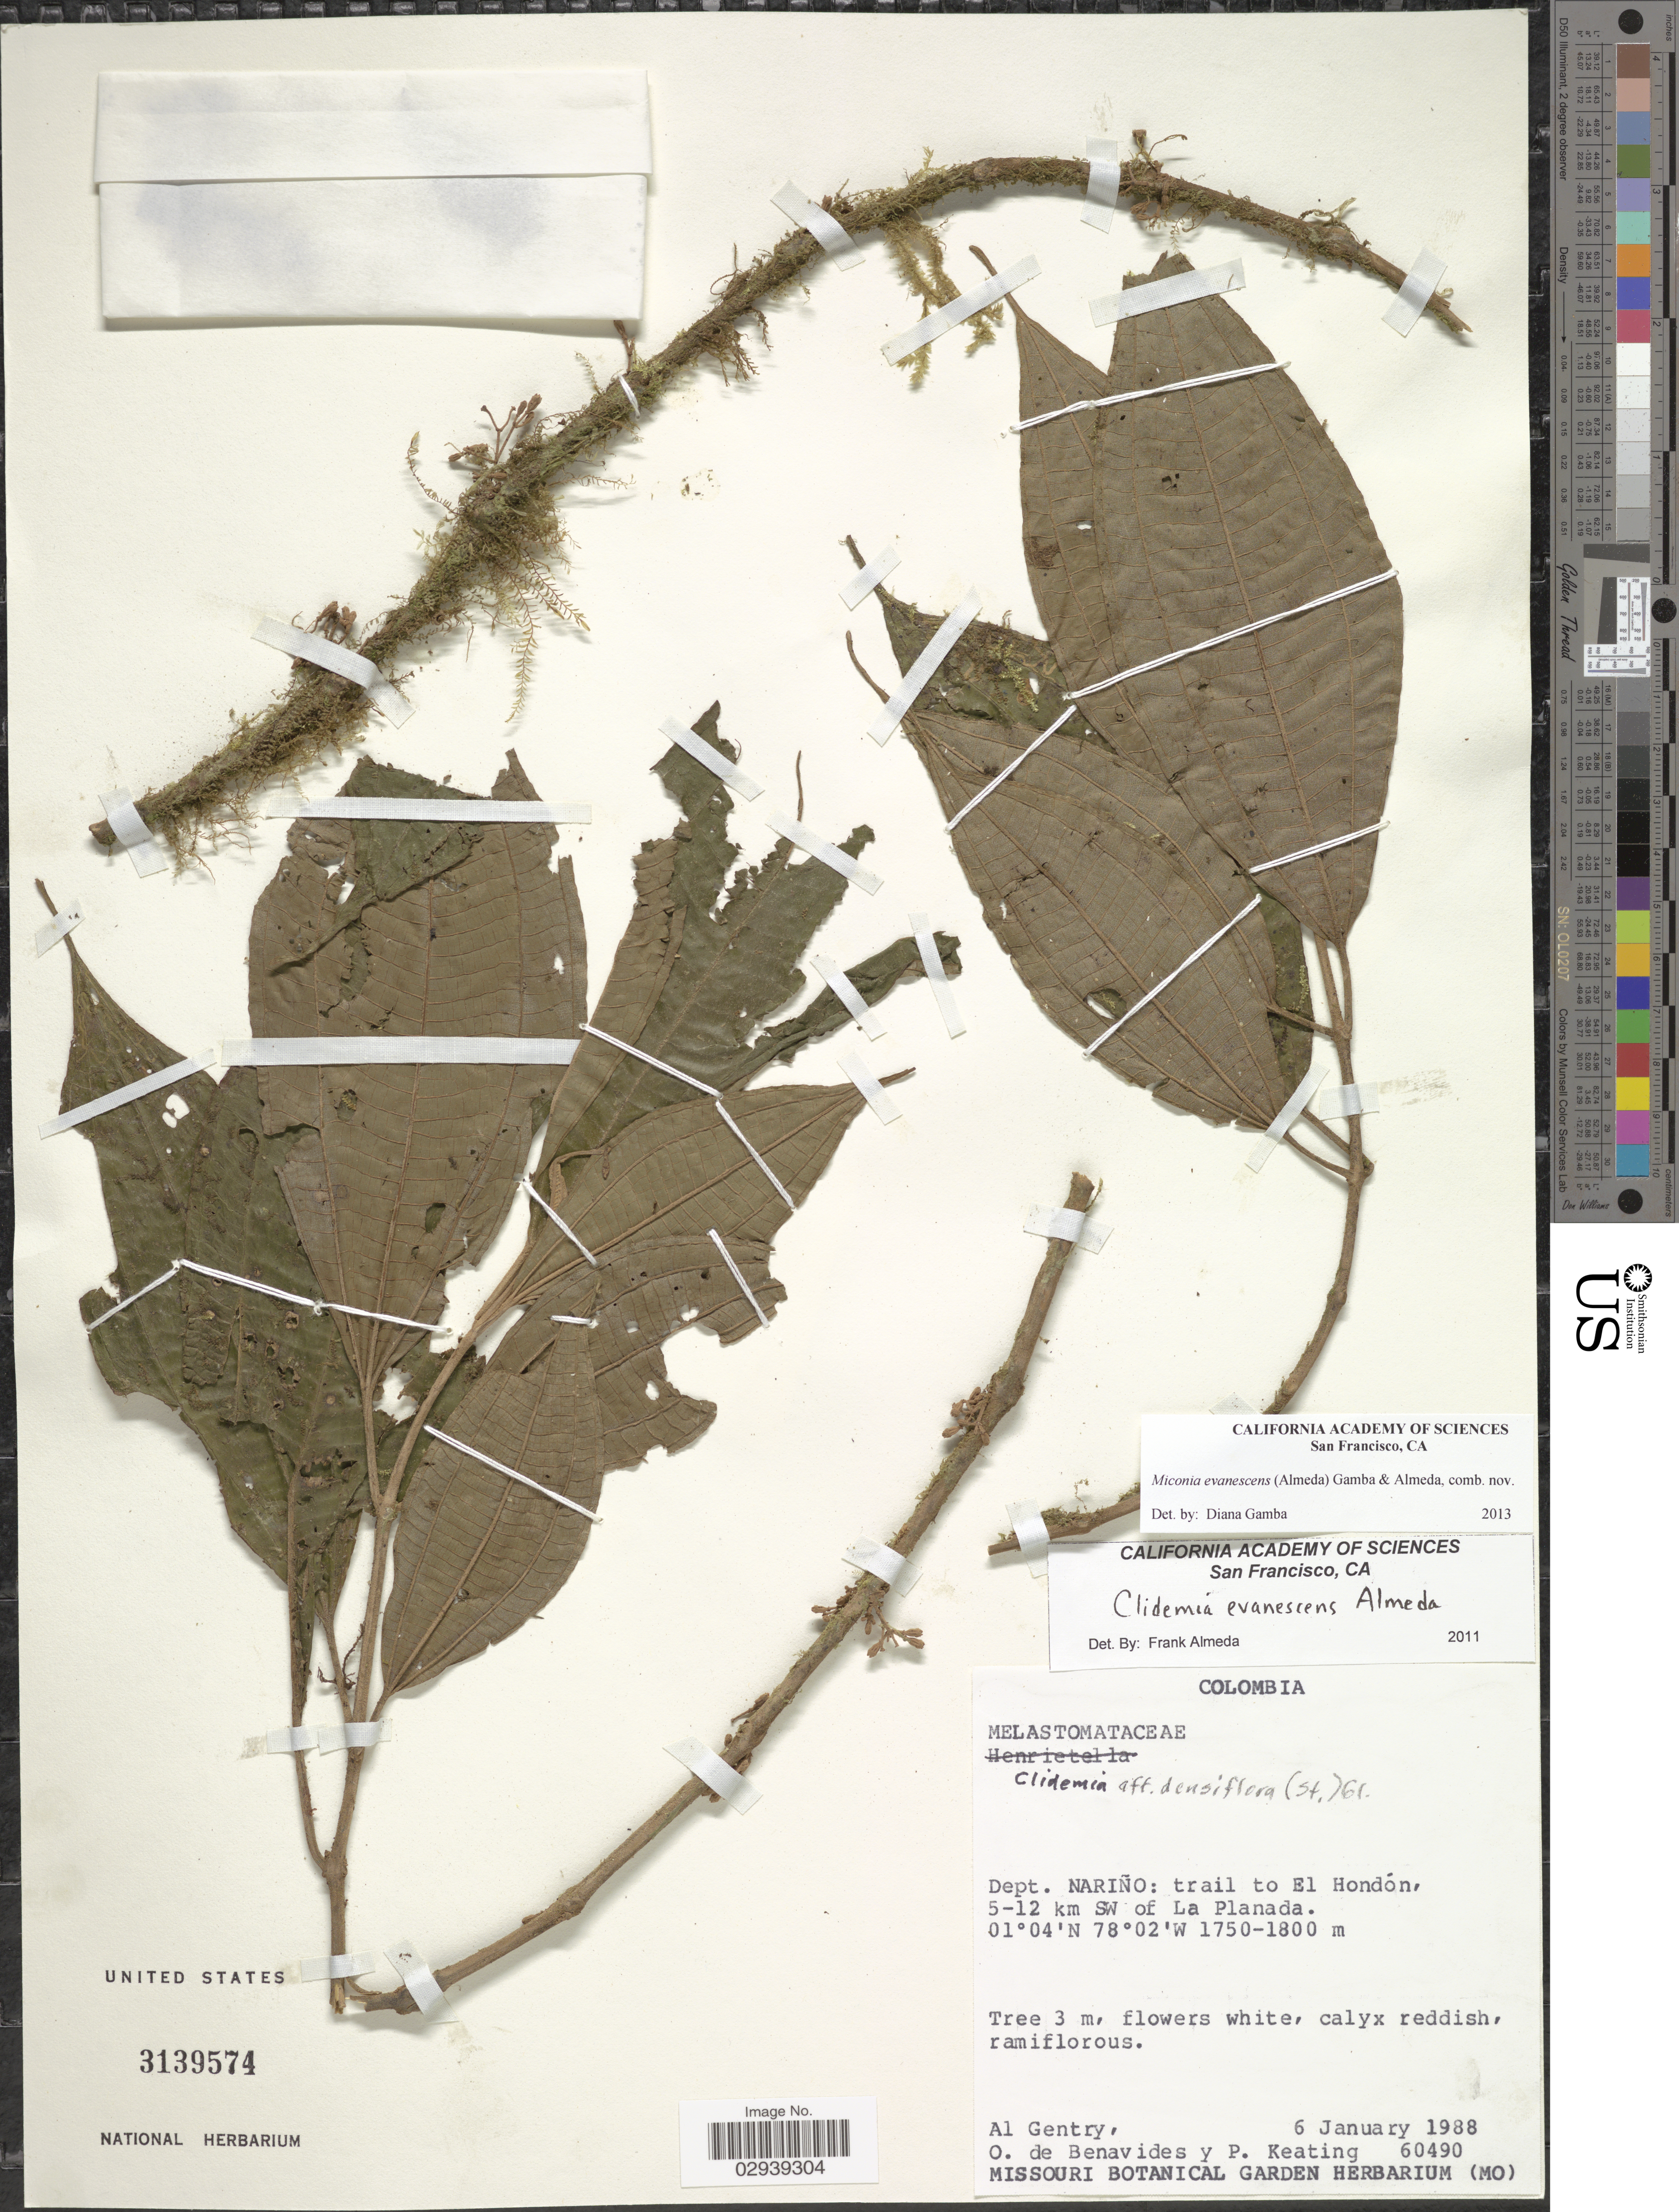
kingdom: Plantae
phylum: Tracheophyta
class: Magnoliopsida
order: Myrtales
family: Melastomataceae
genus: Miconia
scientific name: Miconia evanescens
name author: (Almeda) Gamba & Almeda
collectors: A. H. Gentry, Olga S. de Benavides & P. Keating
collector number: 60490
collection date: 1988-01-06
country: Colombia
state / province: Nariño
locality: Dept. Nariño: trail to El Hondón, 5-12 km SW of La Planada.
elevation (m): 1750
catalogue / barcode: US 3139574